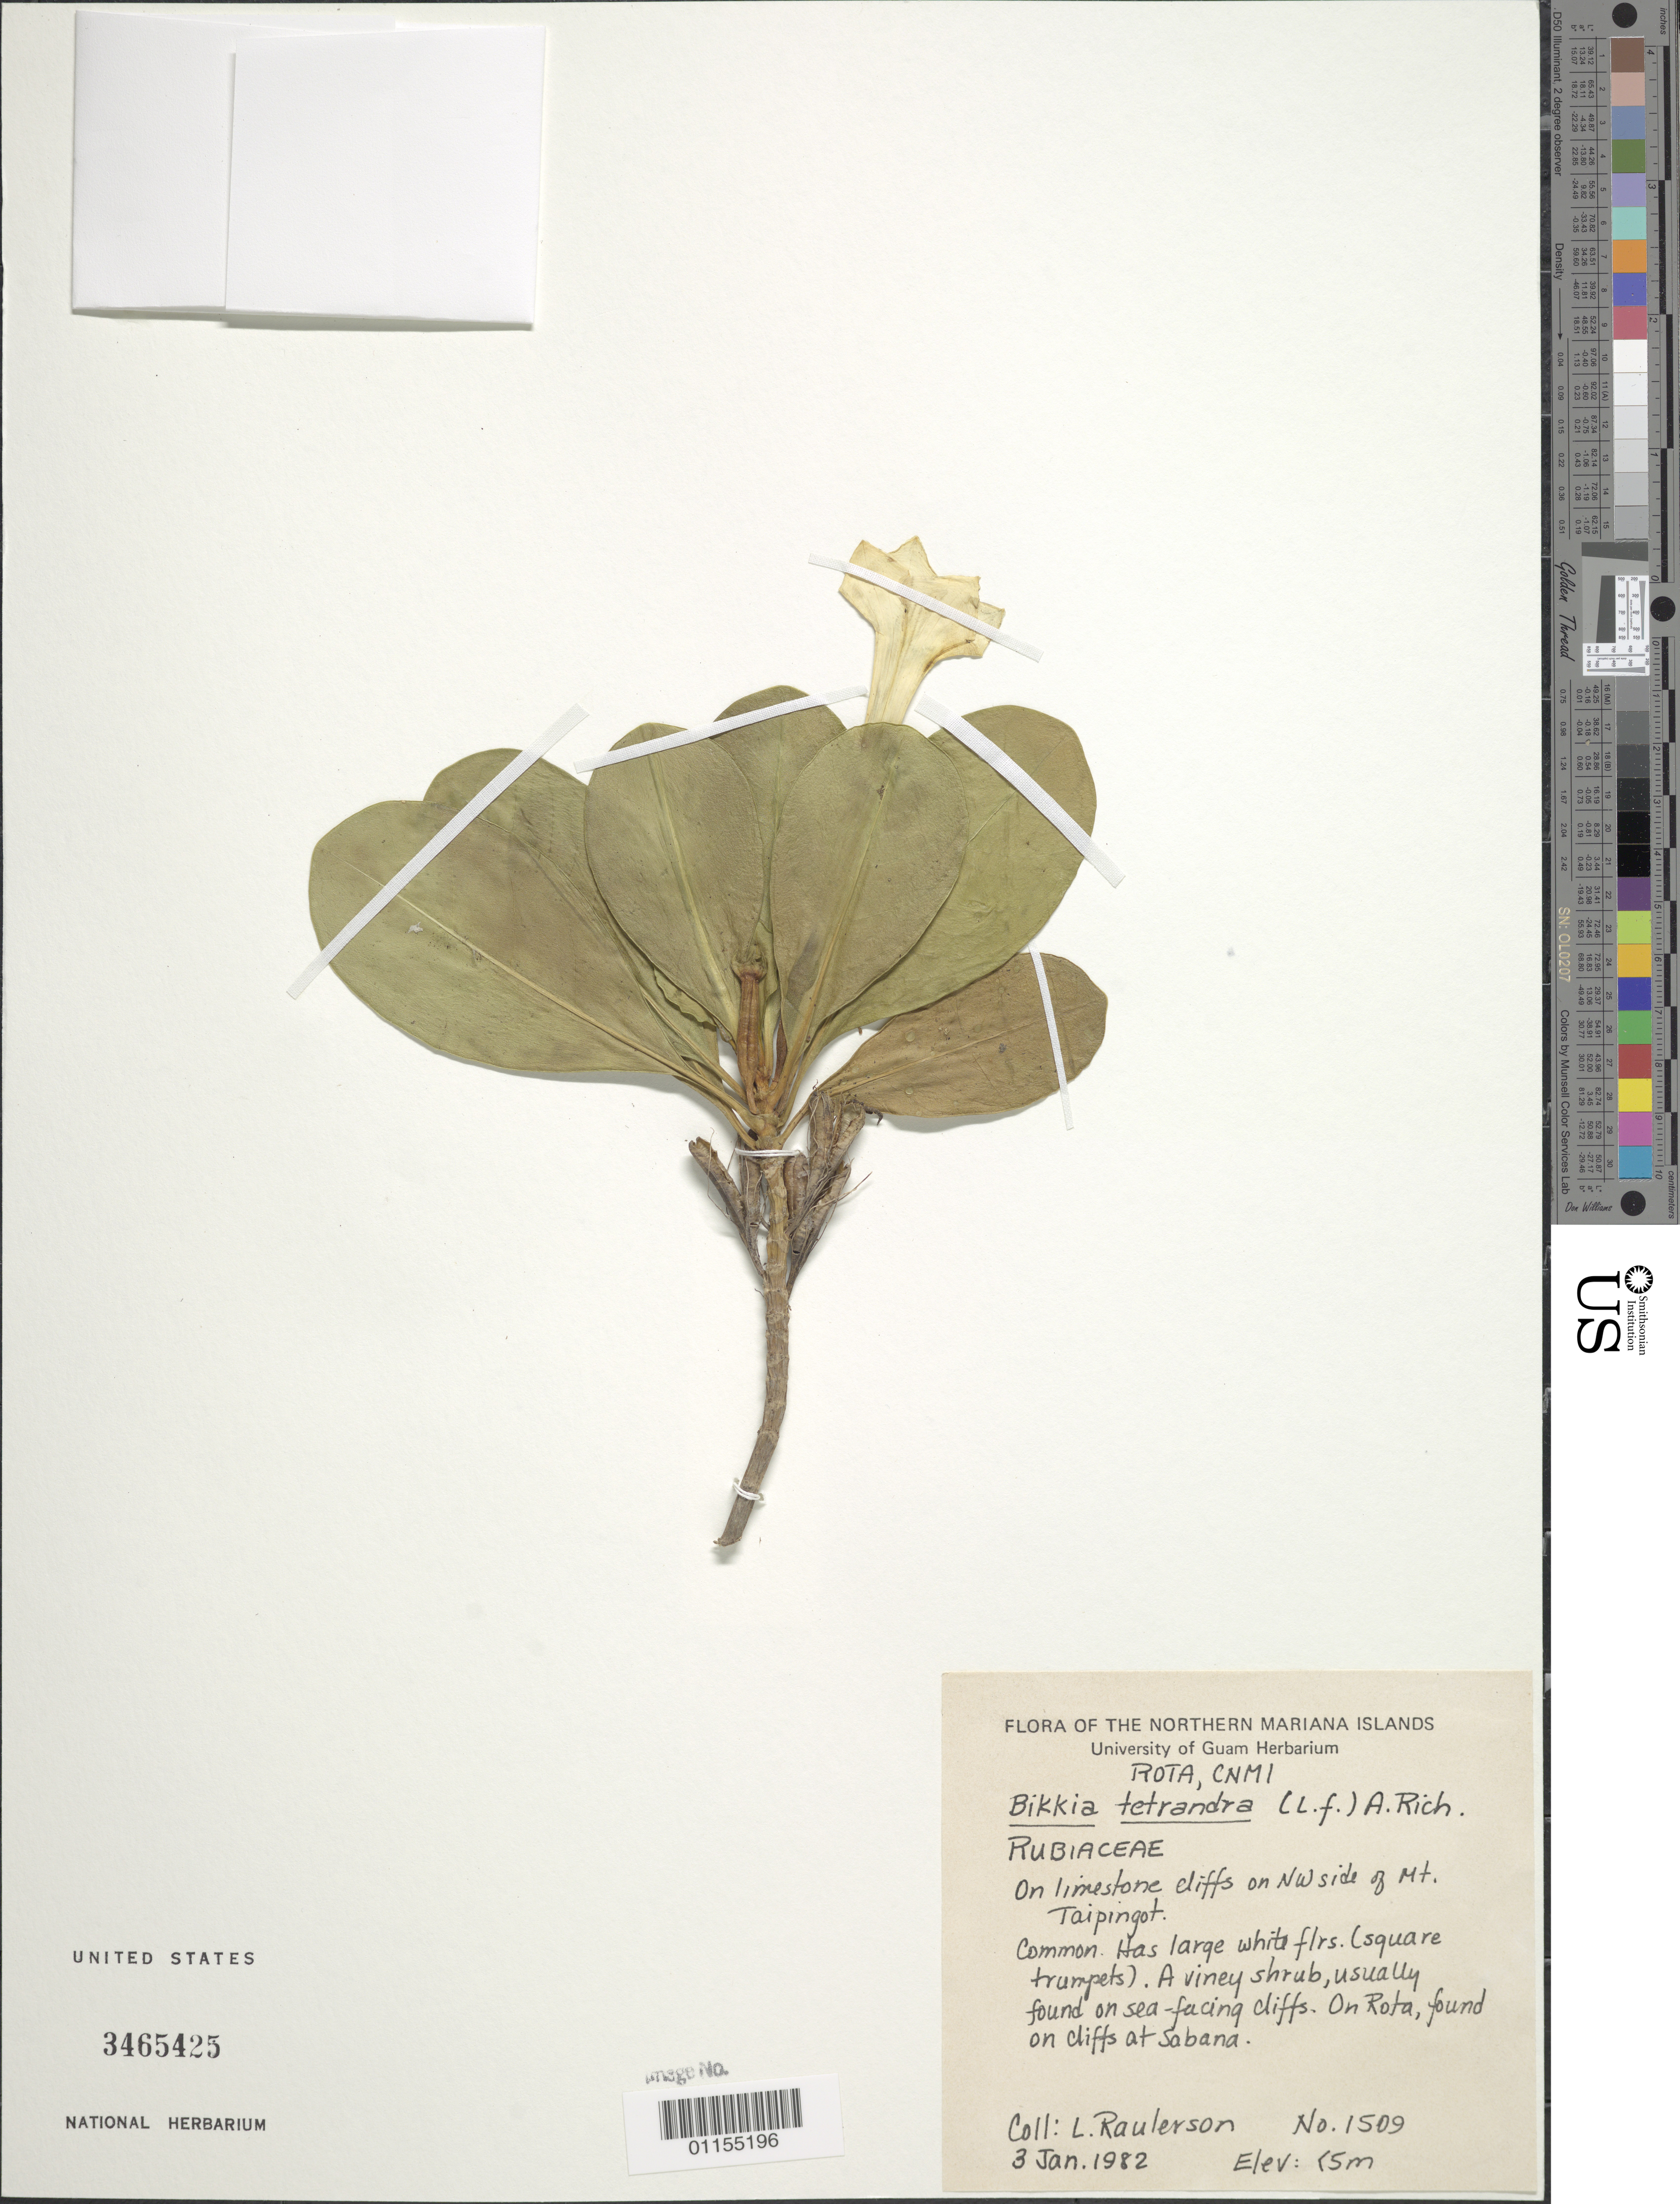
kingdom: Plantae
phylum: Tracheophyta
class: Magnoliopsida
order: Gentianales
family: Rubiaceae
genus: Bikkia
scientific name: Bikkia tetrandra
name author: (L. f.) A. Rich.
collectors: L. Raulerson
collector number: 1509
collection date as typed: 03 Jan 1982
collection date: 1982-01-03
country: Northern Mariana Islands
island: Rota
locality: NW cliffs of Mt. Taipingot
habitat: On sea facing cliffs.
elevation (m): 5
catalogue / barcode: US 3465425